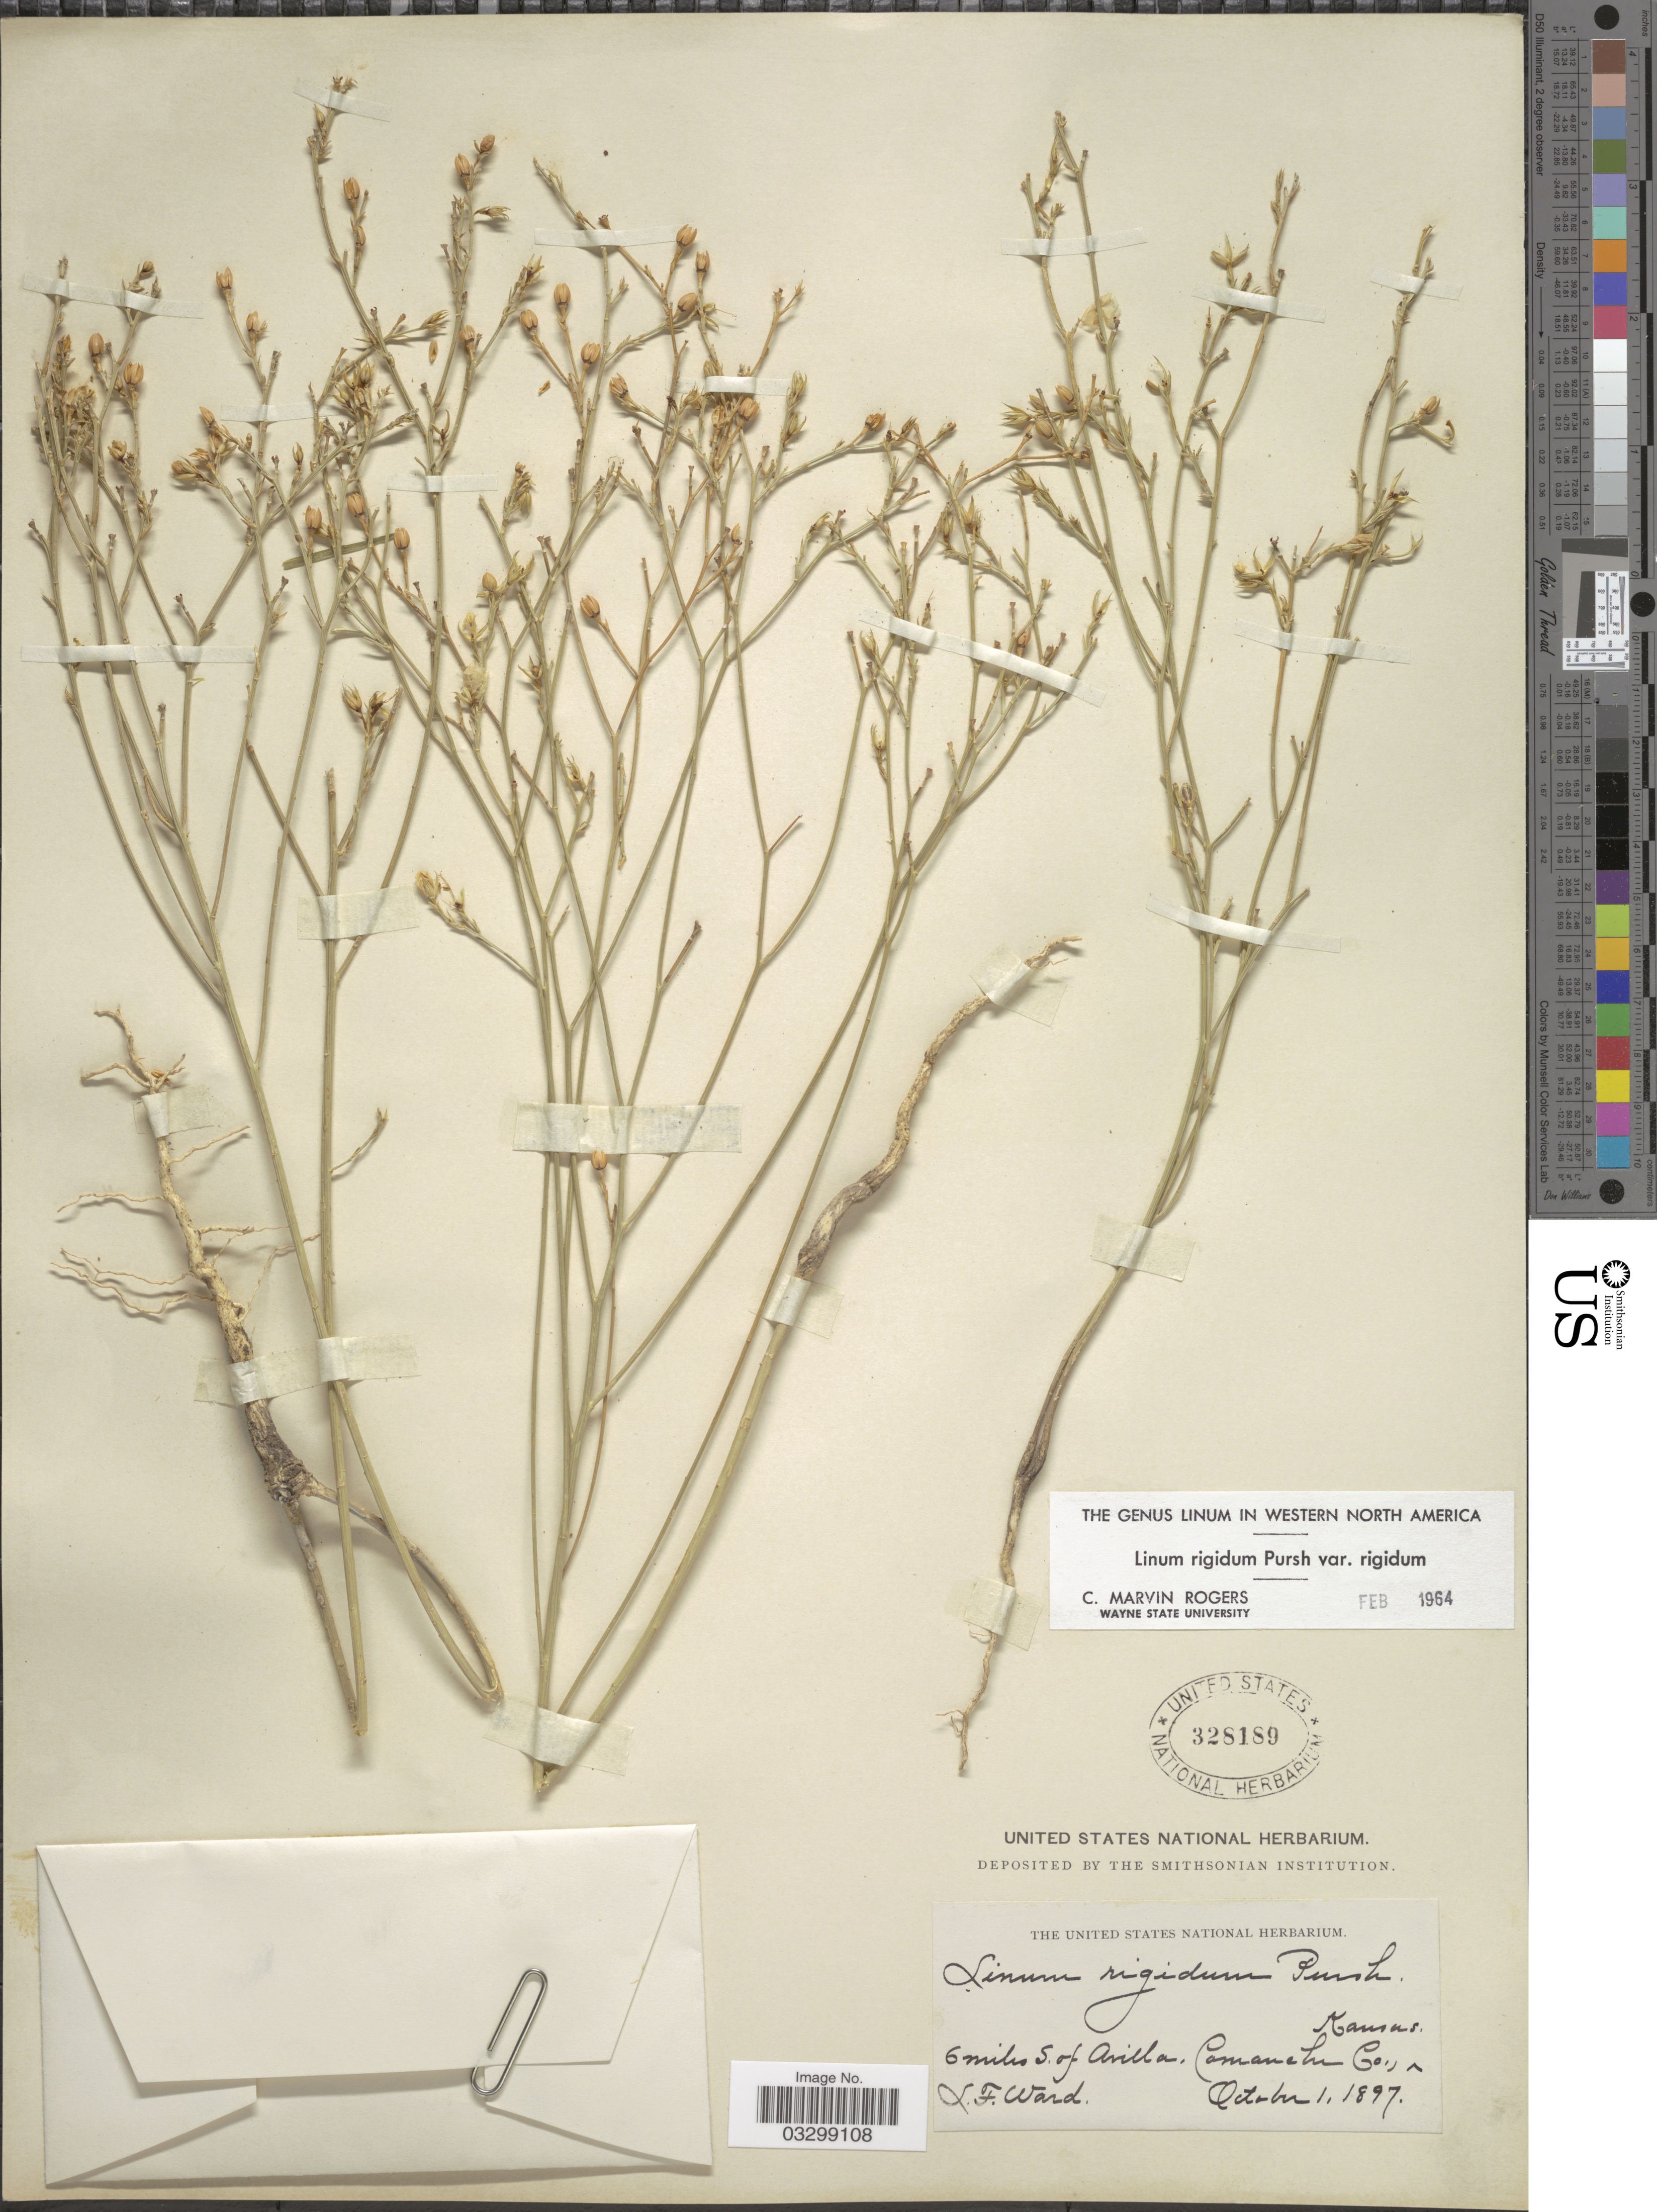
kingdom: Plantae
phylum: Tracheophyta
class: Magnoliopsida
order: Malpighiales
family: Linaceae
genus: Linum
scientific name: Linum rigidum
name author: Pursh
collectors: L. Ward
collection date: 1897-10-01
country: United States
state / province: Kansas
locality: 6 miles S. of Avilla. Comanche Co.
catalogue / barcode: US 328189